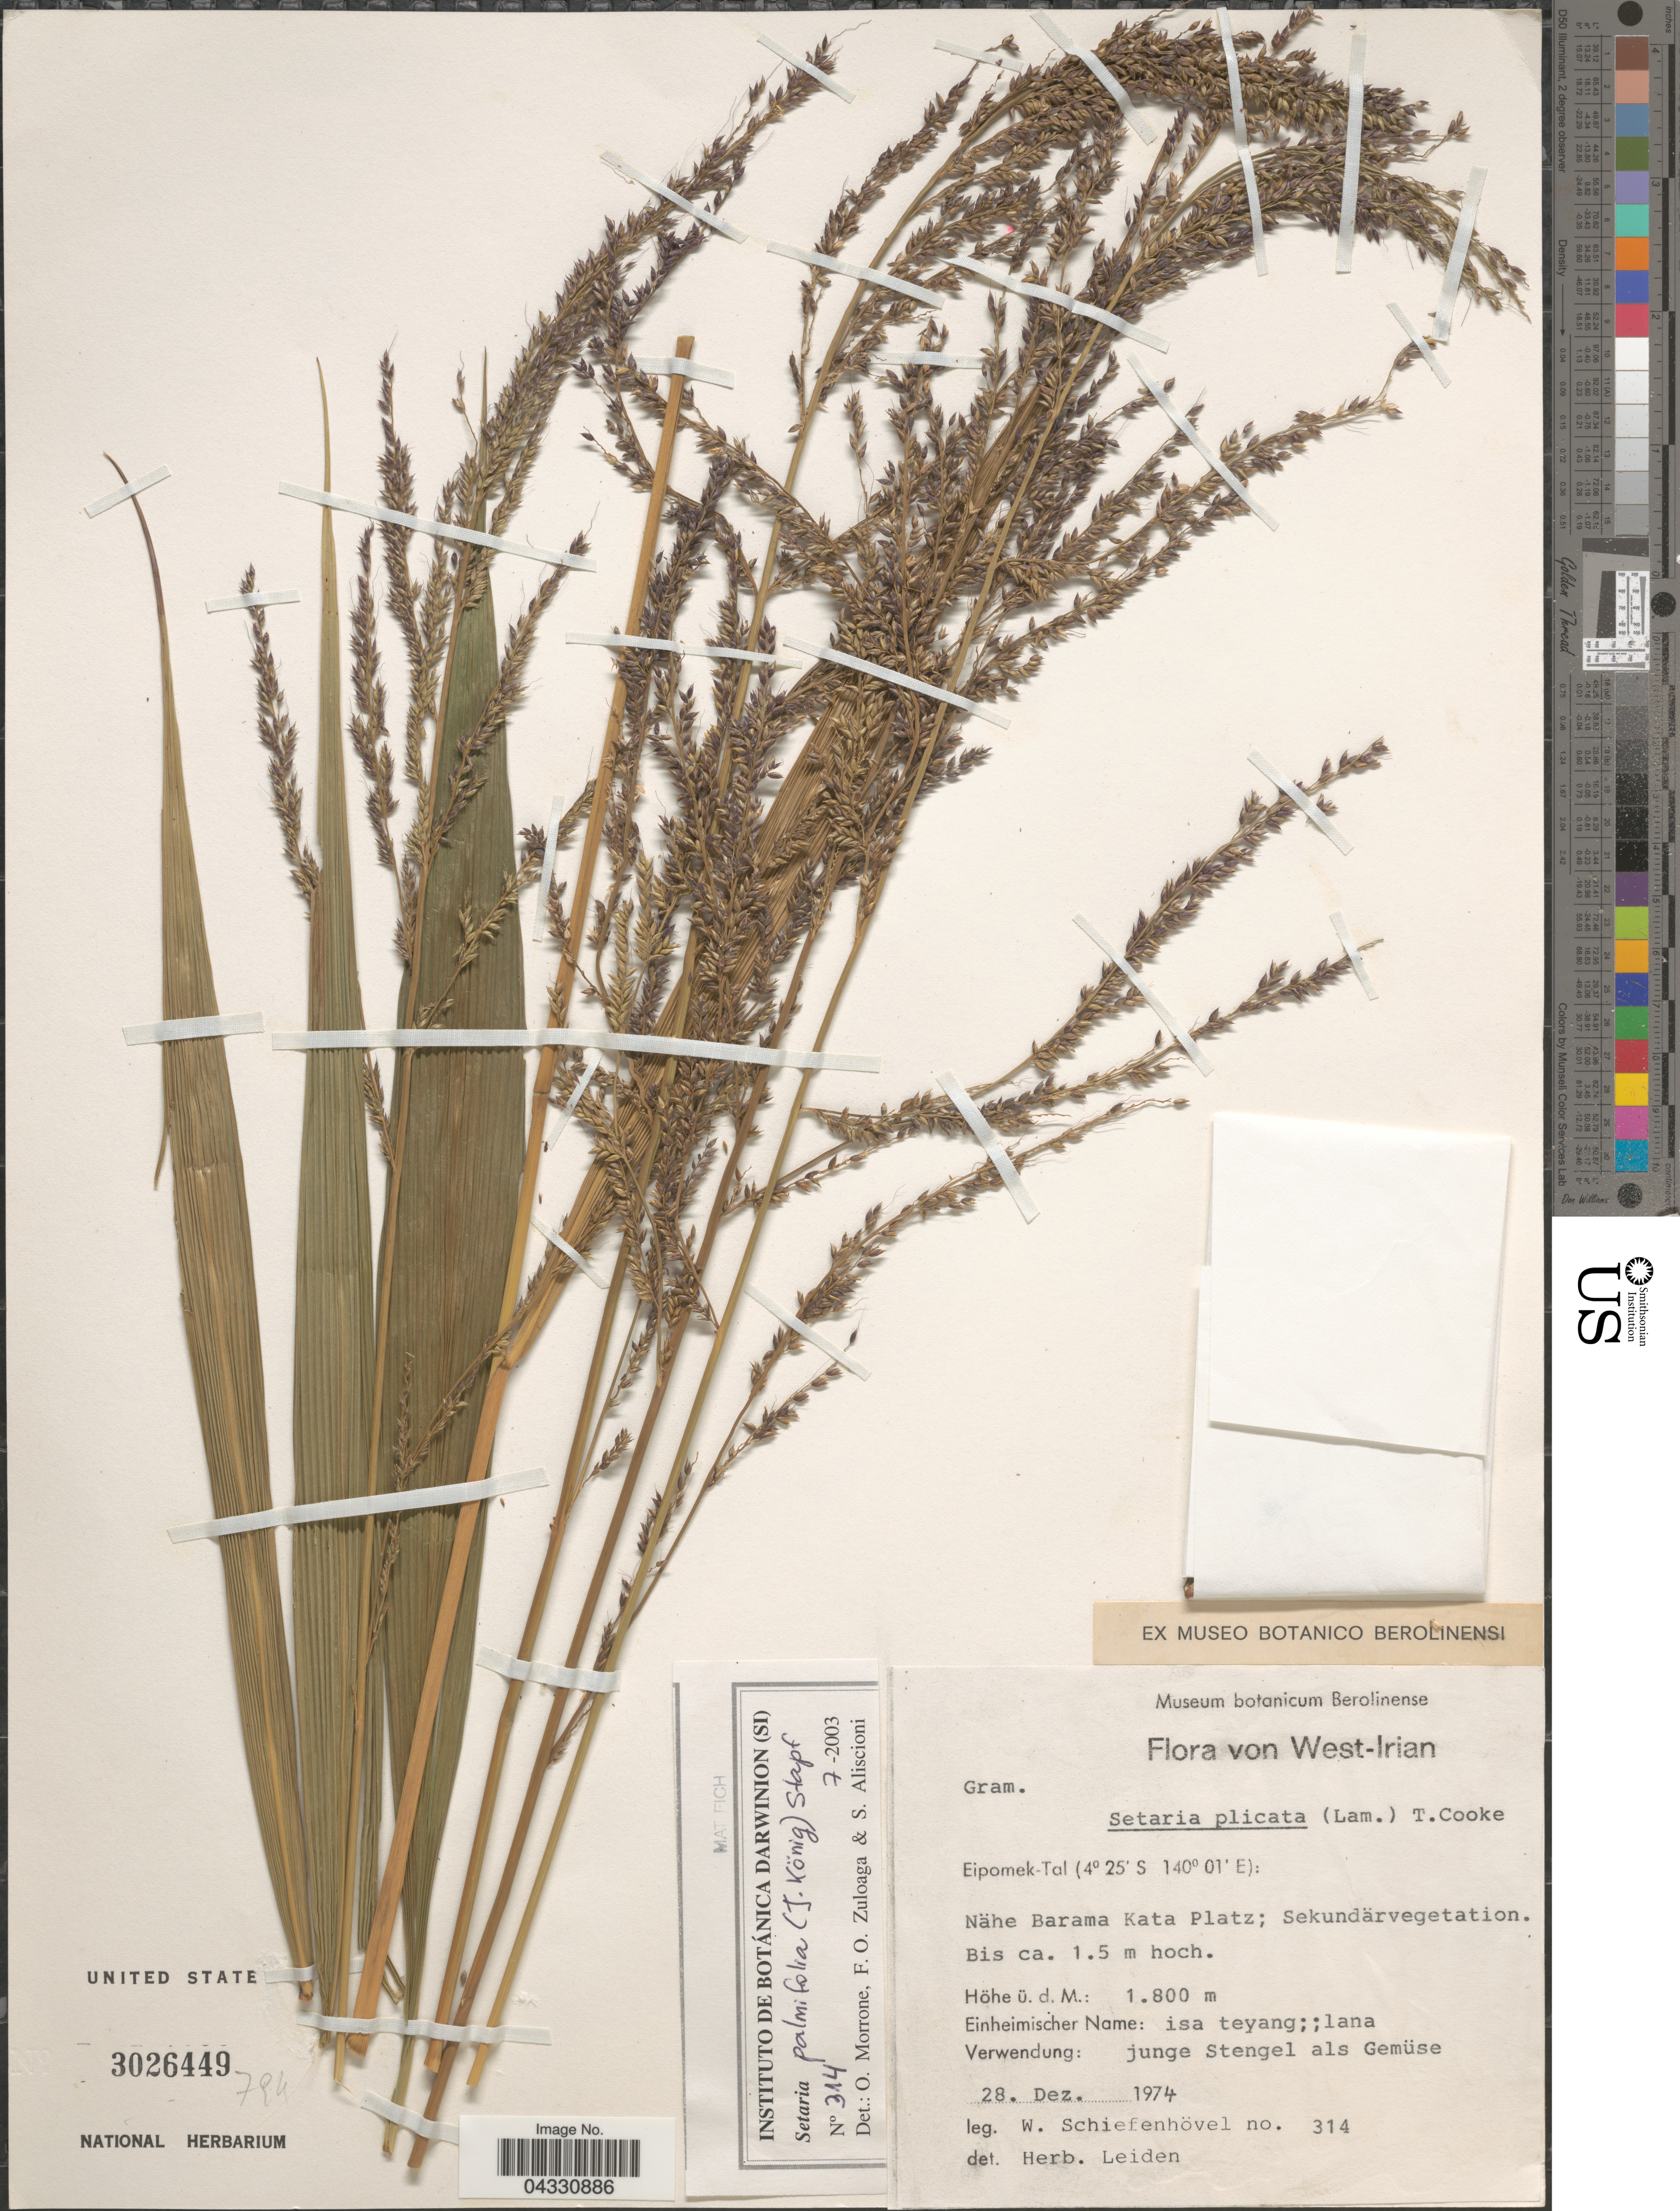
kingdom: Plantae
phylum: Tracheophyta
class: Liliopsida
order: Poales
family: Poaceae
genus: Setaria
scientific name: Setaria palmifolia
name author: (J. Koenig) Stapf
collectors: W. Schiefenhövel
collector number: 314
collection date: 1974-12-28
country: Indonesia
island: New Guinea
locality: West-Irian. Eipomek-Tal. Nähe Barama Kata Platz; Sekundärvegetation.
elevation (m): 1800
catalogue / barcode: US 3026449